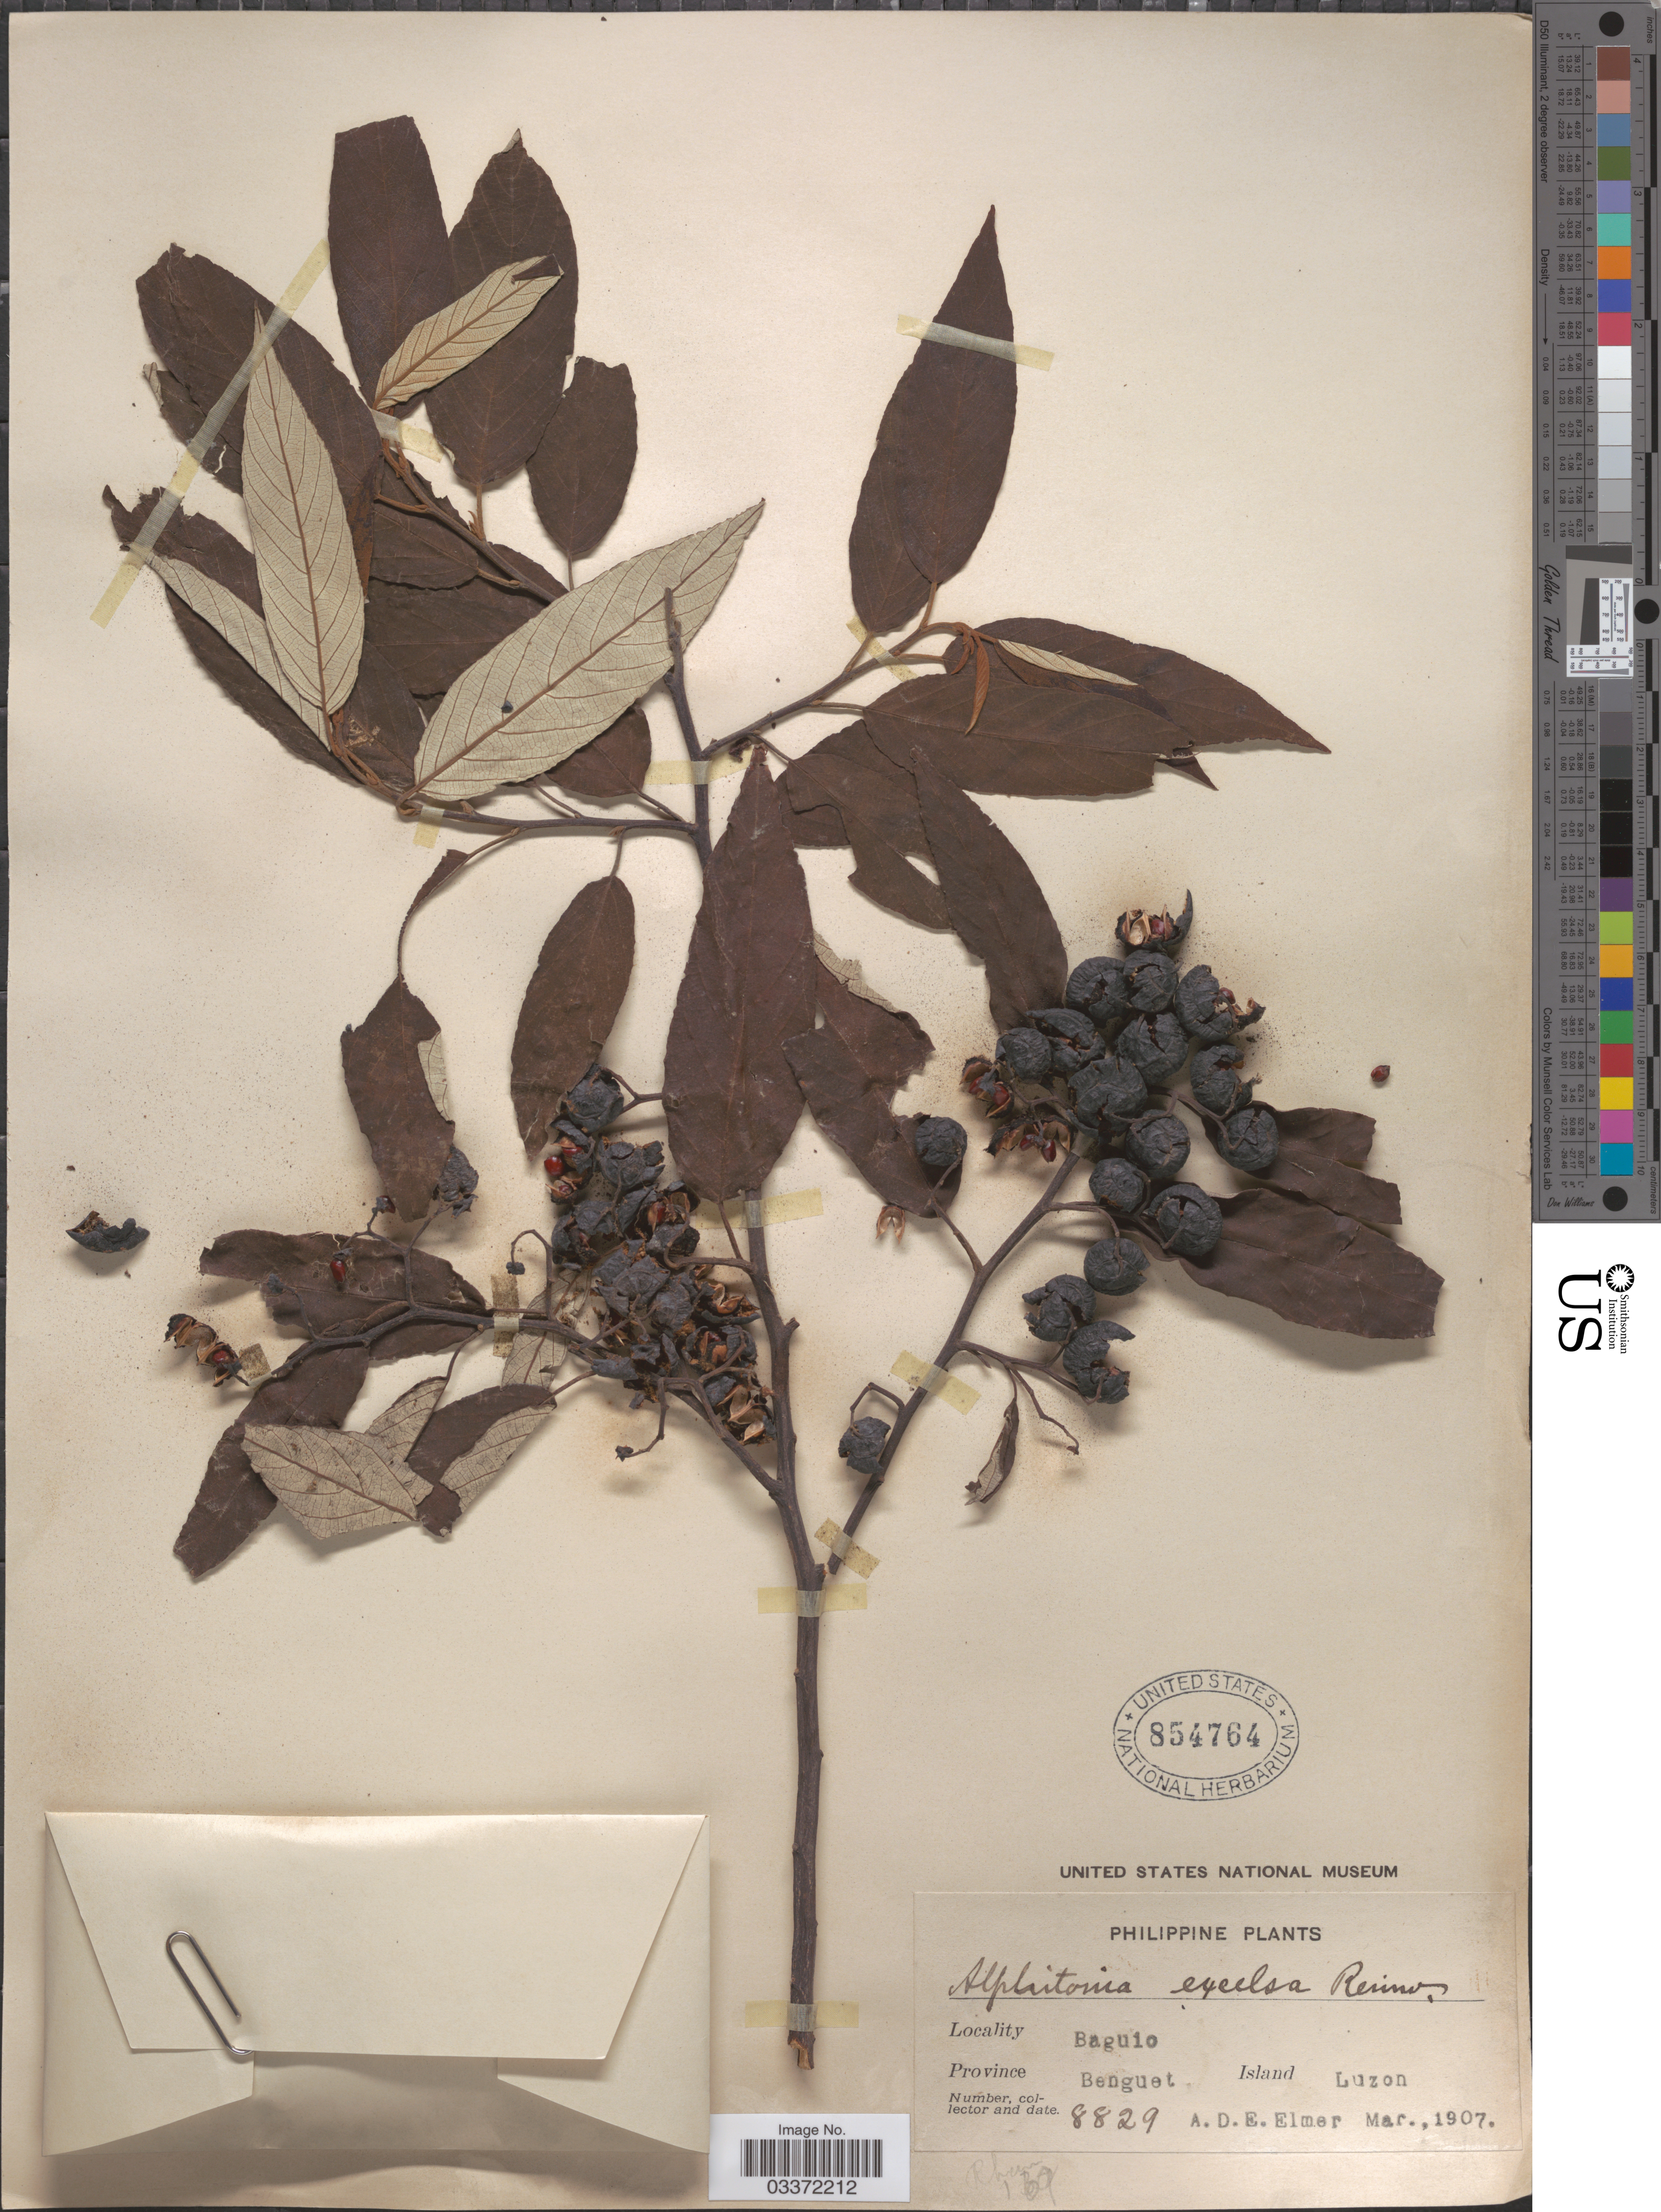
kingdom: Plantae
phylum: Tracheophyta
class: Magnoliopsida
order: Rosales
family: Rhamnaceae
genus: Alphitonia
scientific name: Alphitonia excelsa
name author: Reissek ex Endl.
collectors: A. D. E. Elmer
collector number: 8829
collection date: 1907-03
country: Philippines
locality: Baguio, Province Benguet, Island Luzon.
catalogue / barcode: US 854764